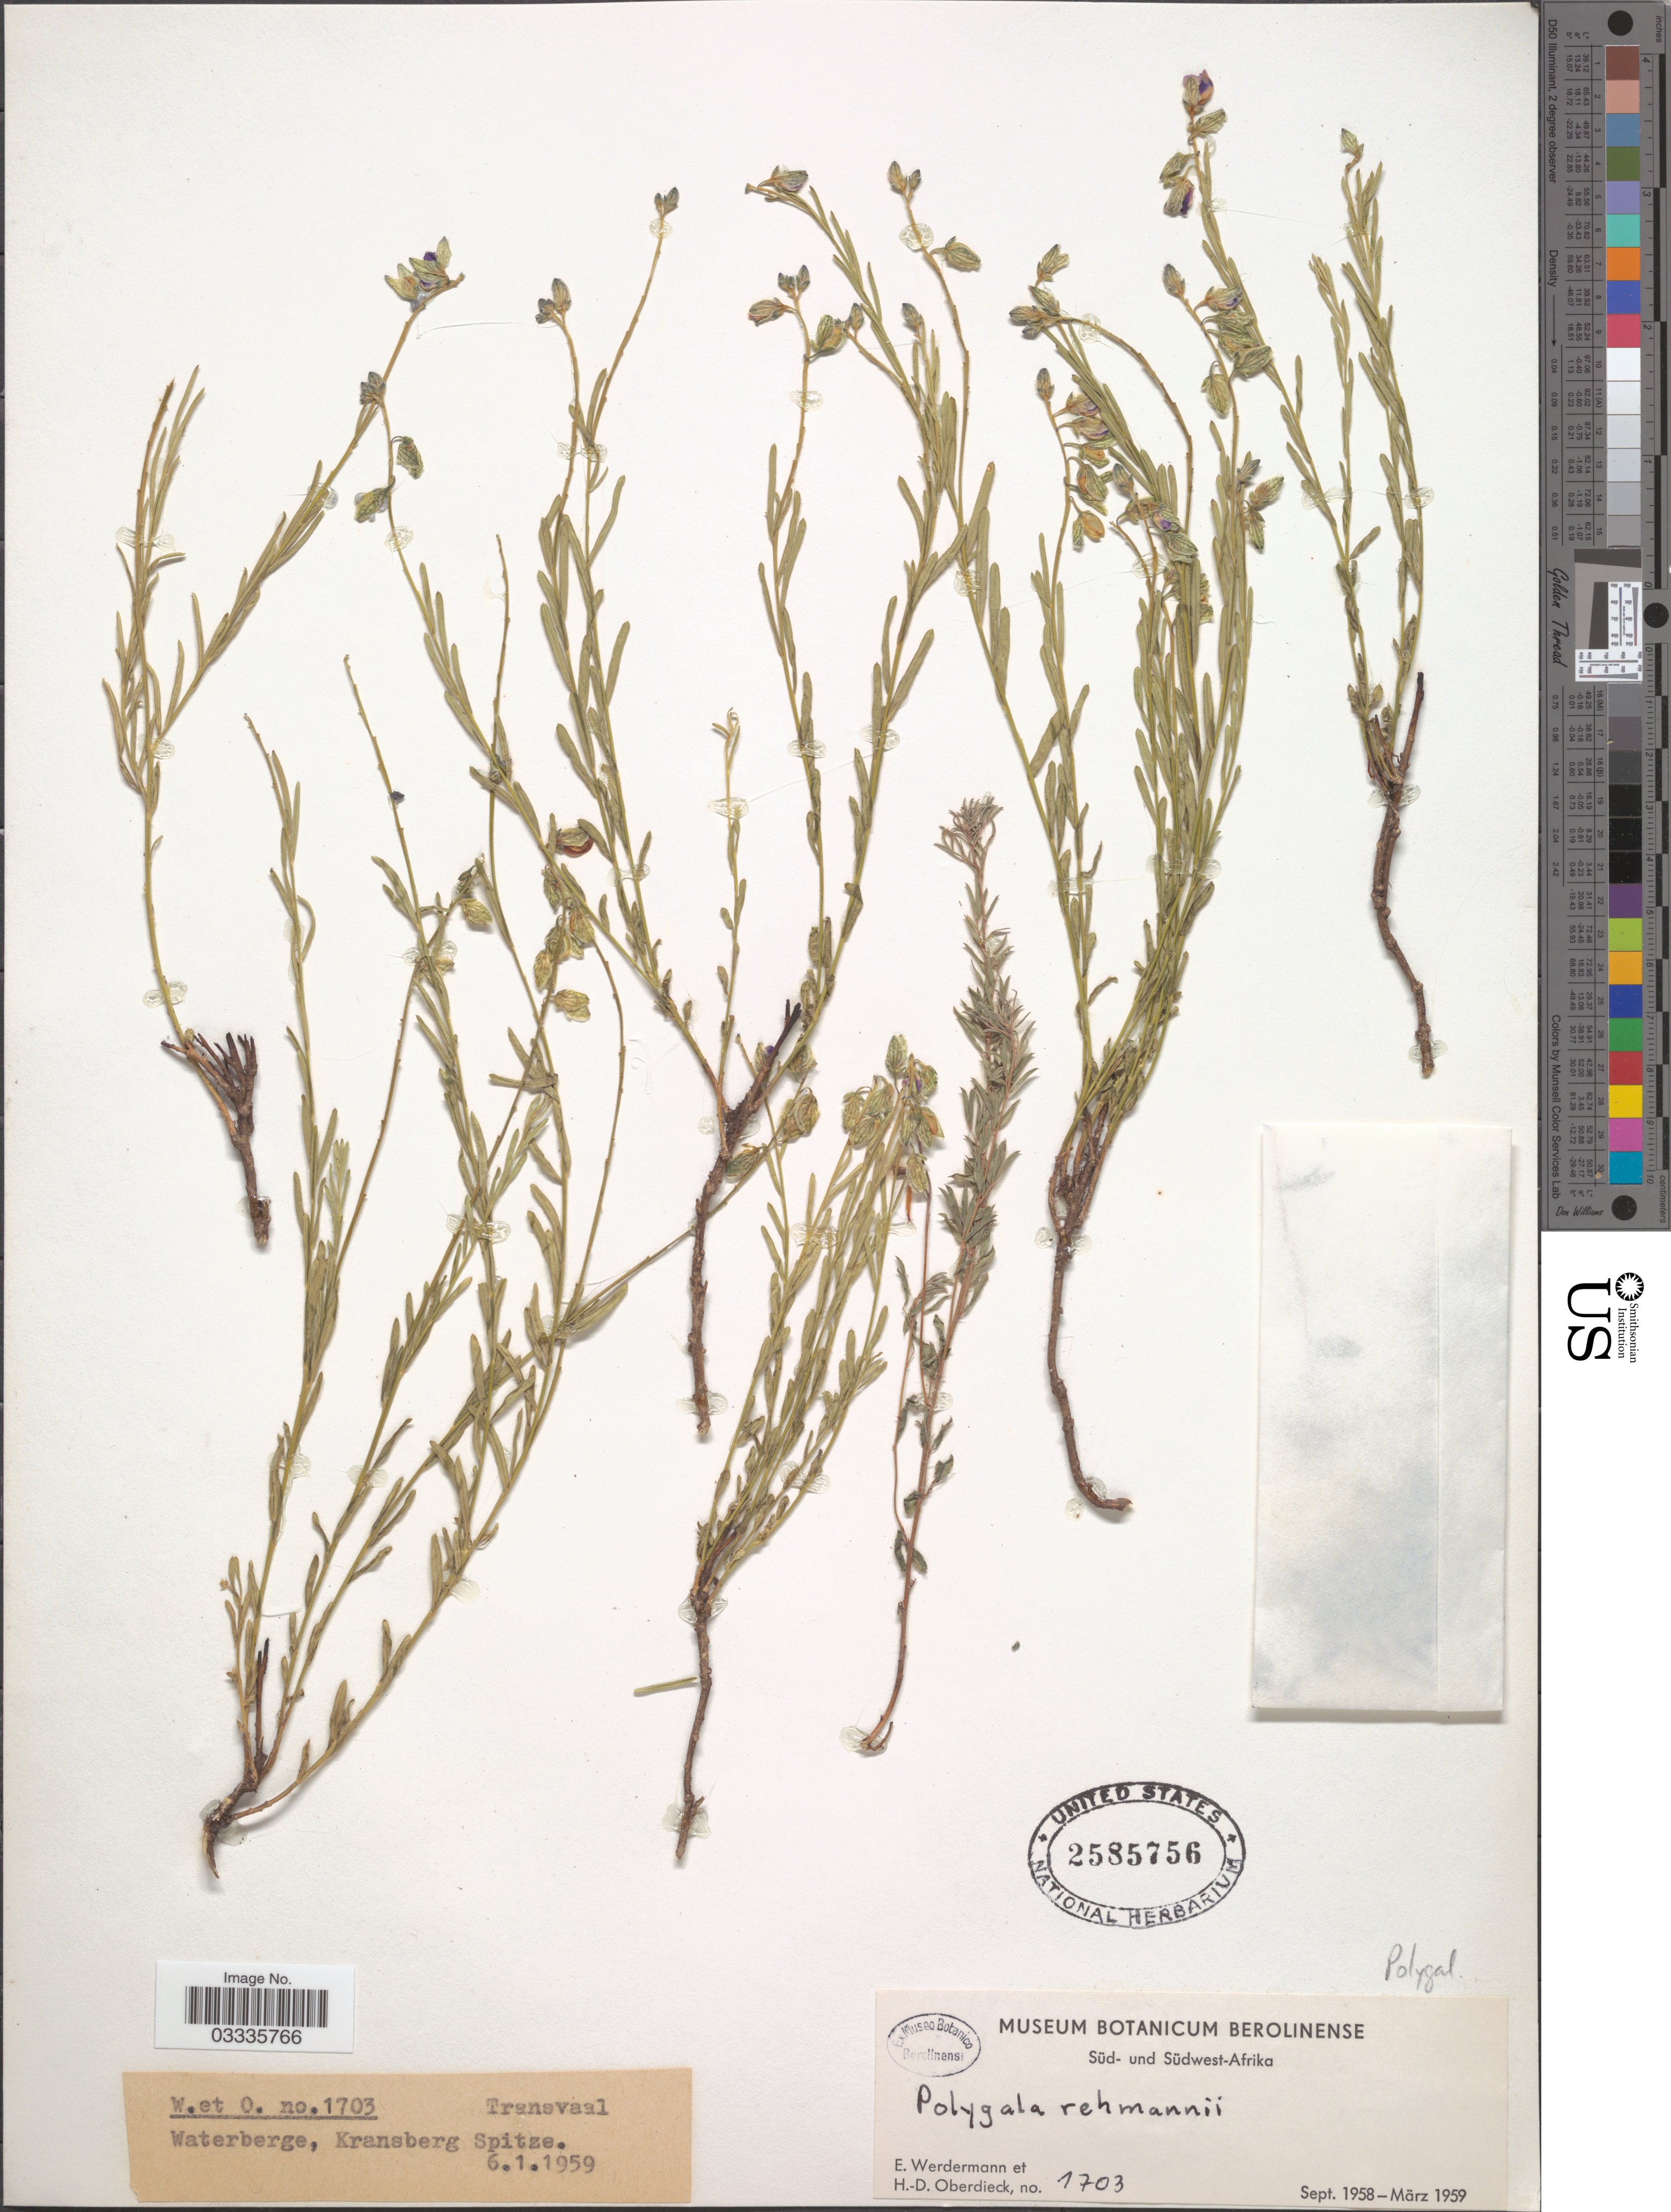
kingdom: Plantae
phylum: Tracheophyta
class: Magnoliopsida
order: Fabales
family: Polygalaceae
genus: Polygala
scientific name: Polygala rehmannii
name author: Chodat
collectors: E. Werdermann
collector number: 1703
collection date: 1959-01-06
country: South Africa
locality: Süd-Afrika. Transvaal. Waterberge, Kransberg Spitze.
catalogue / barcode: US 2585756